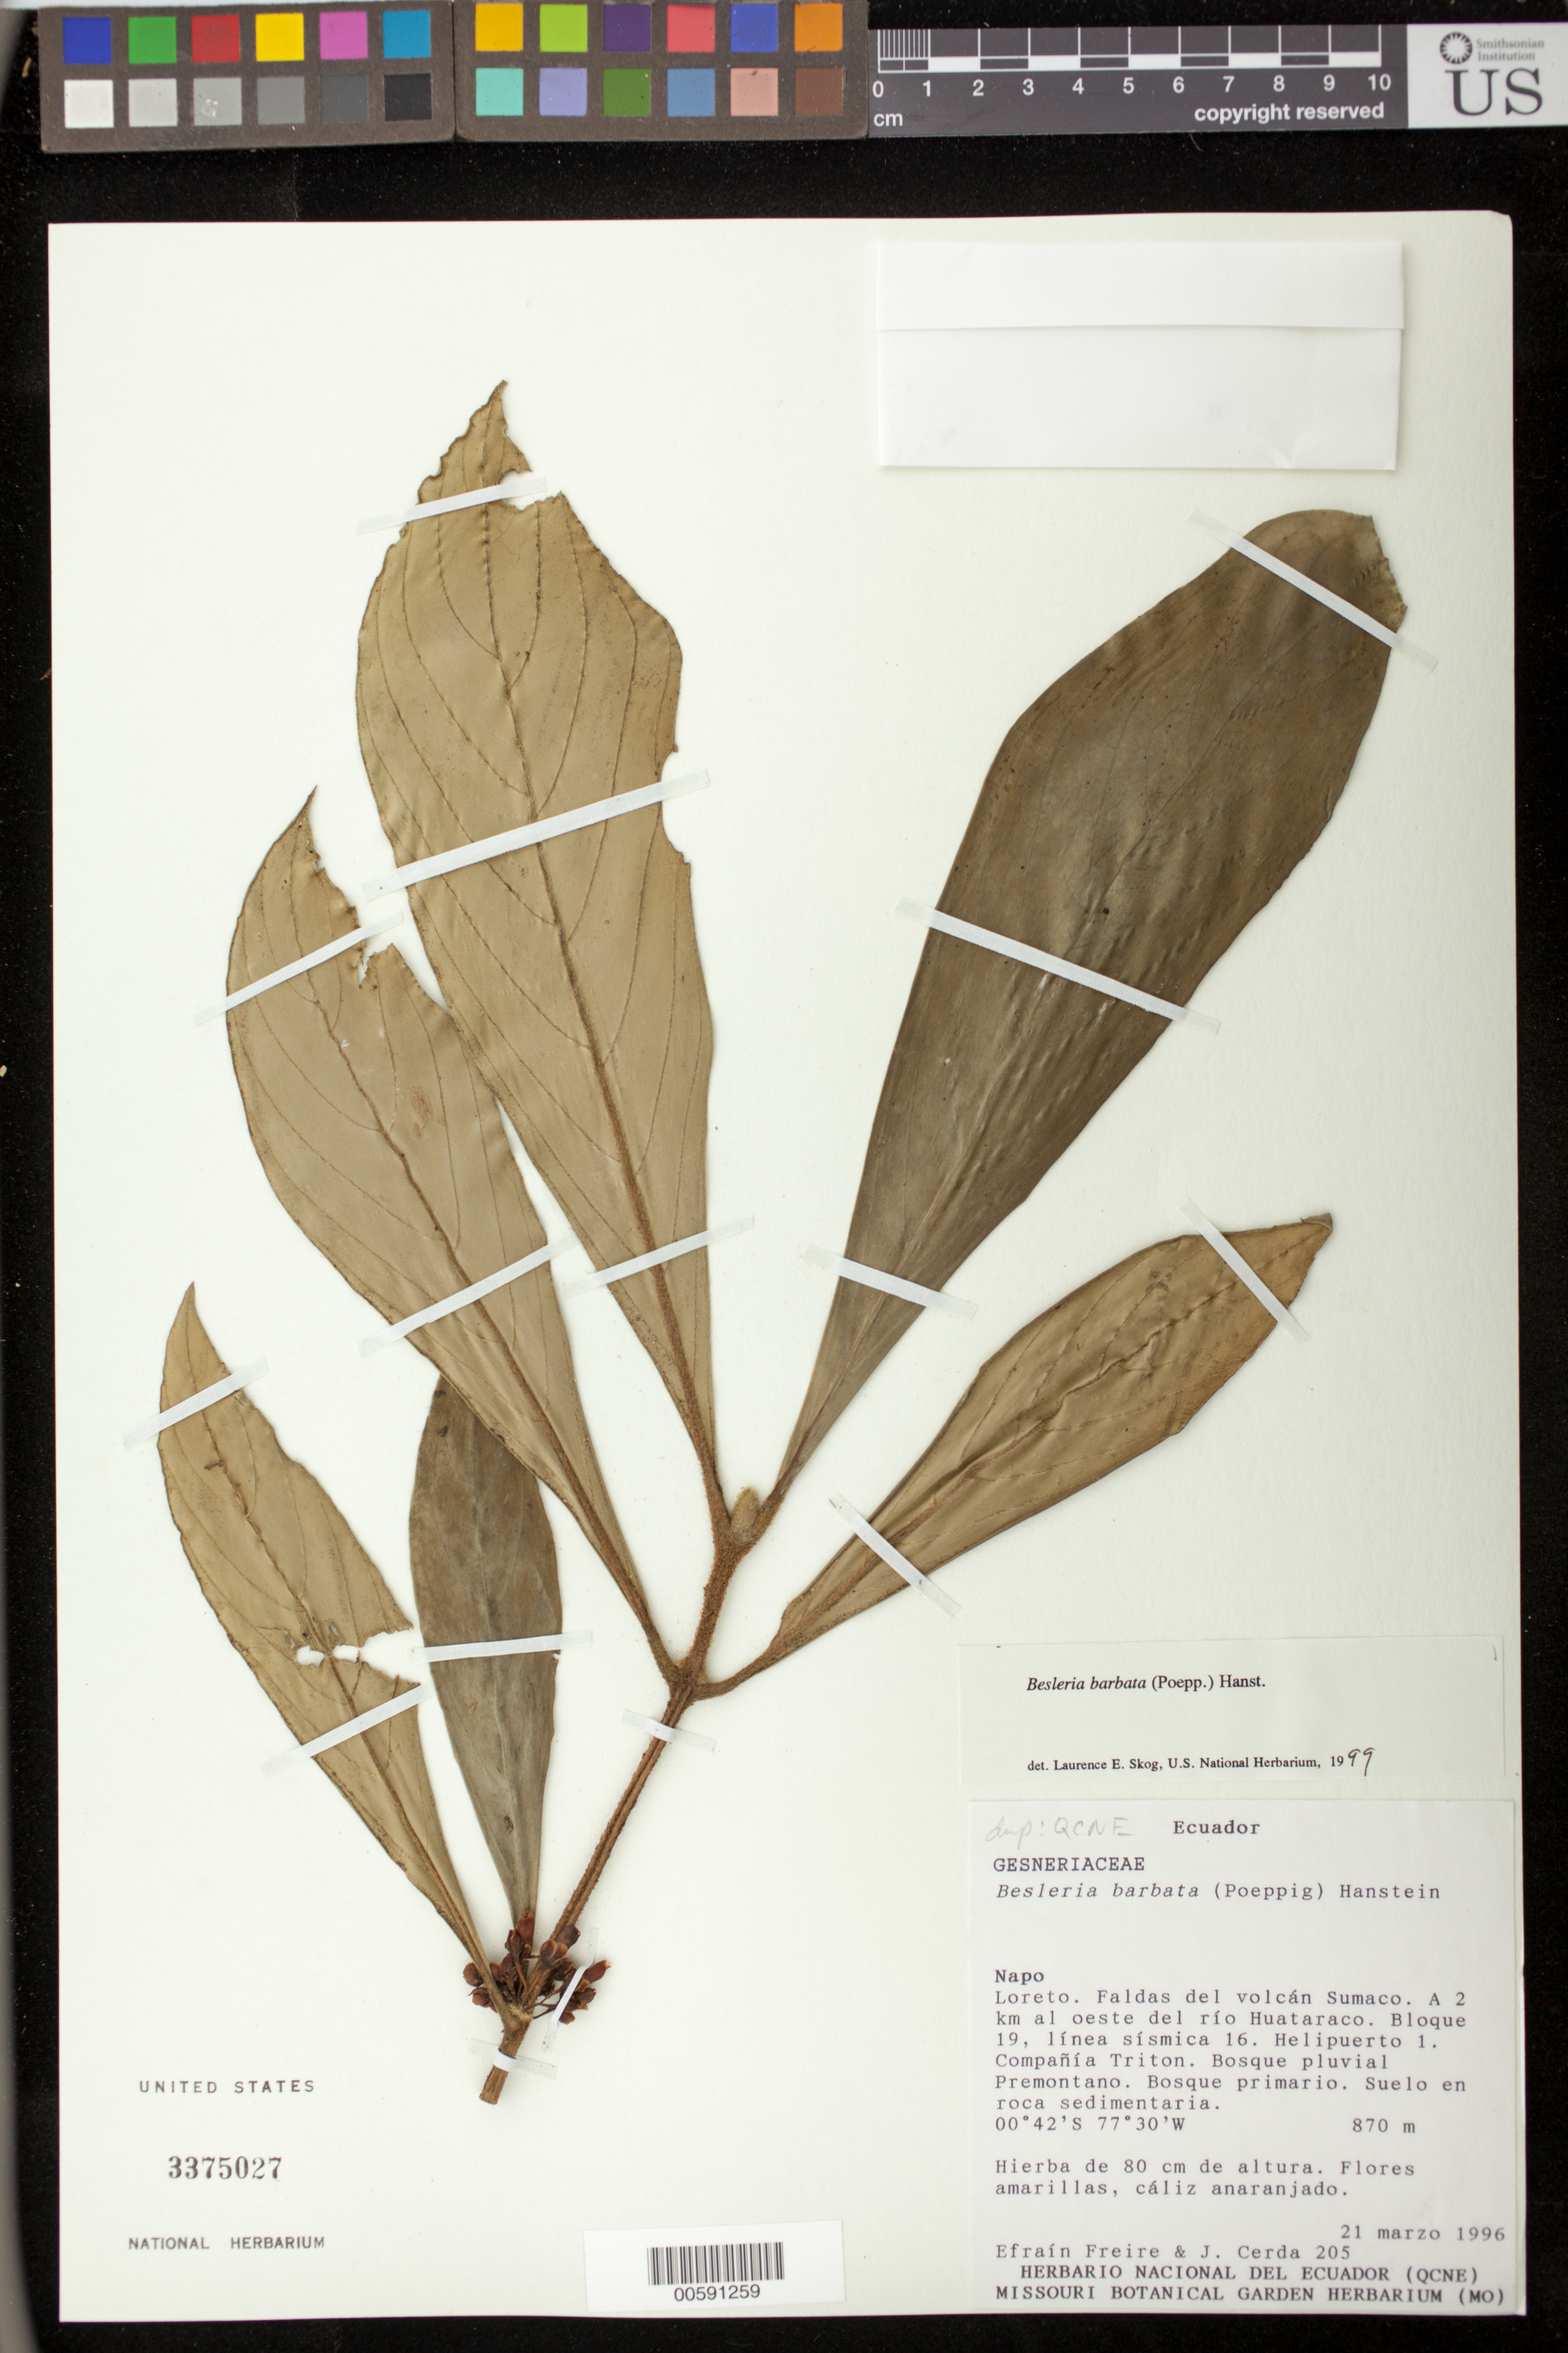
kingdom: Plantae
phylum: Tracheophyta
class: Magnoliopsida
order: Lamiales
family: Gesneriaceae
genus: Besleria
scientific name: Besleria barbata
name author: (Poepp.) Hanst.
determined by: Skog, Laurence E.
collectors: E. Freire & J. Cerda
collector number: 205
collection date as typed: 21 Mar 1996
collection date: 1996-03-21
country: Ecuador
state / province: Napo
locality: Loreto. Faldas del volcán Sumaco, a 2 km al oeste del río Huataraco, bloque 19, línea sísmica 16, helipuerto 1, Compañía Trotpm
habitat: Bosque pluvial premontano; bosque primario, suelo en roca sedimentaria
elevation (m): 870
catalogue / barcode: US 3375027